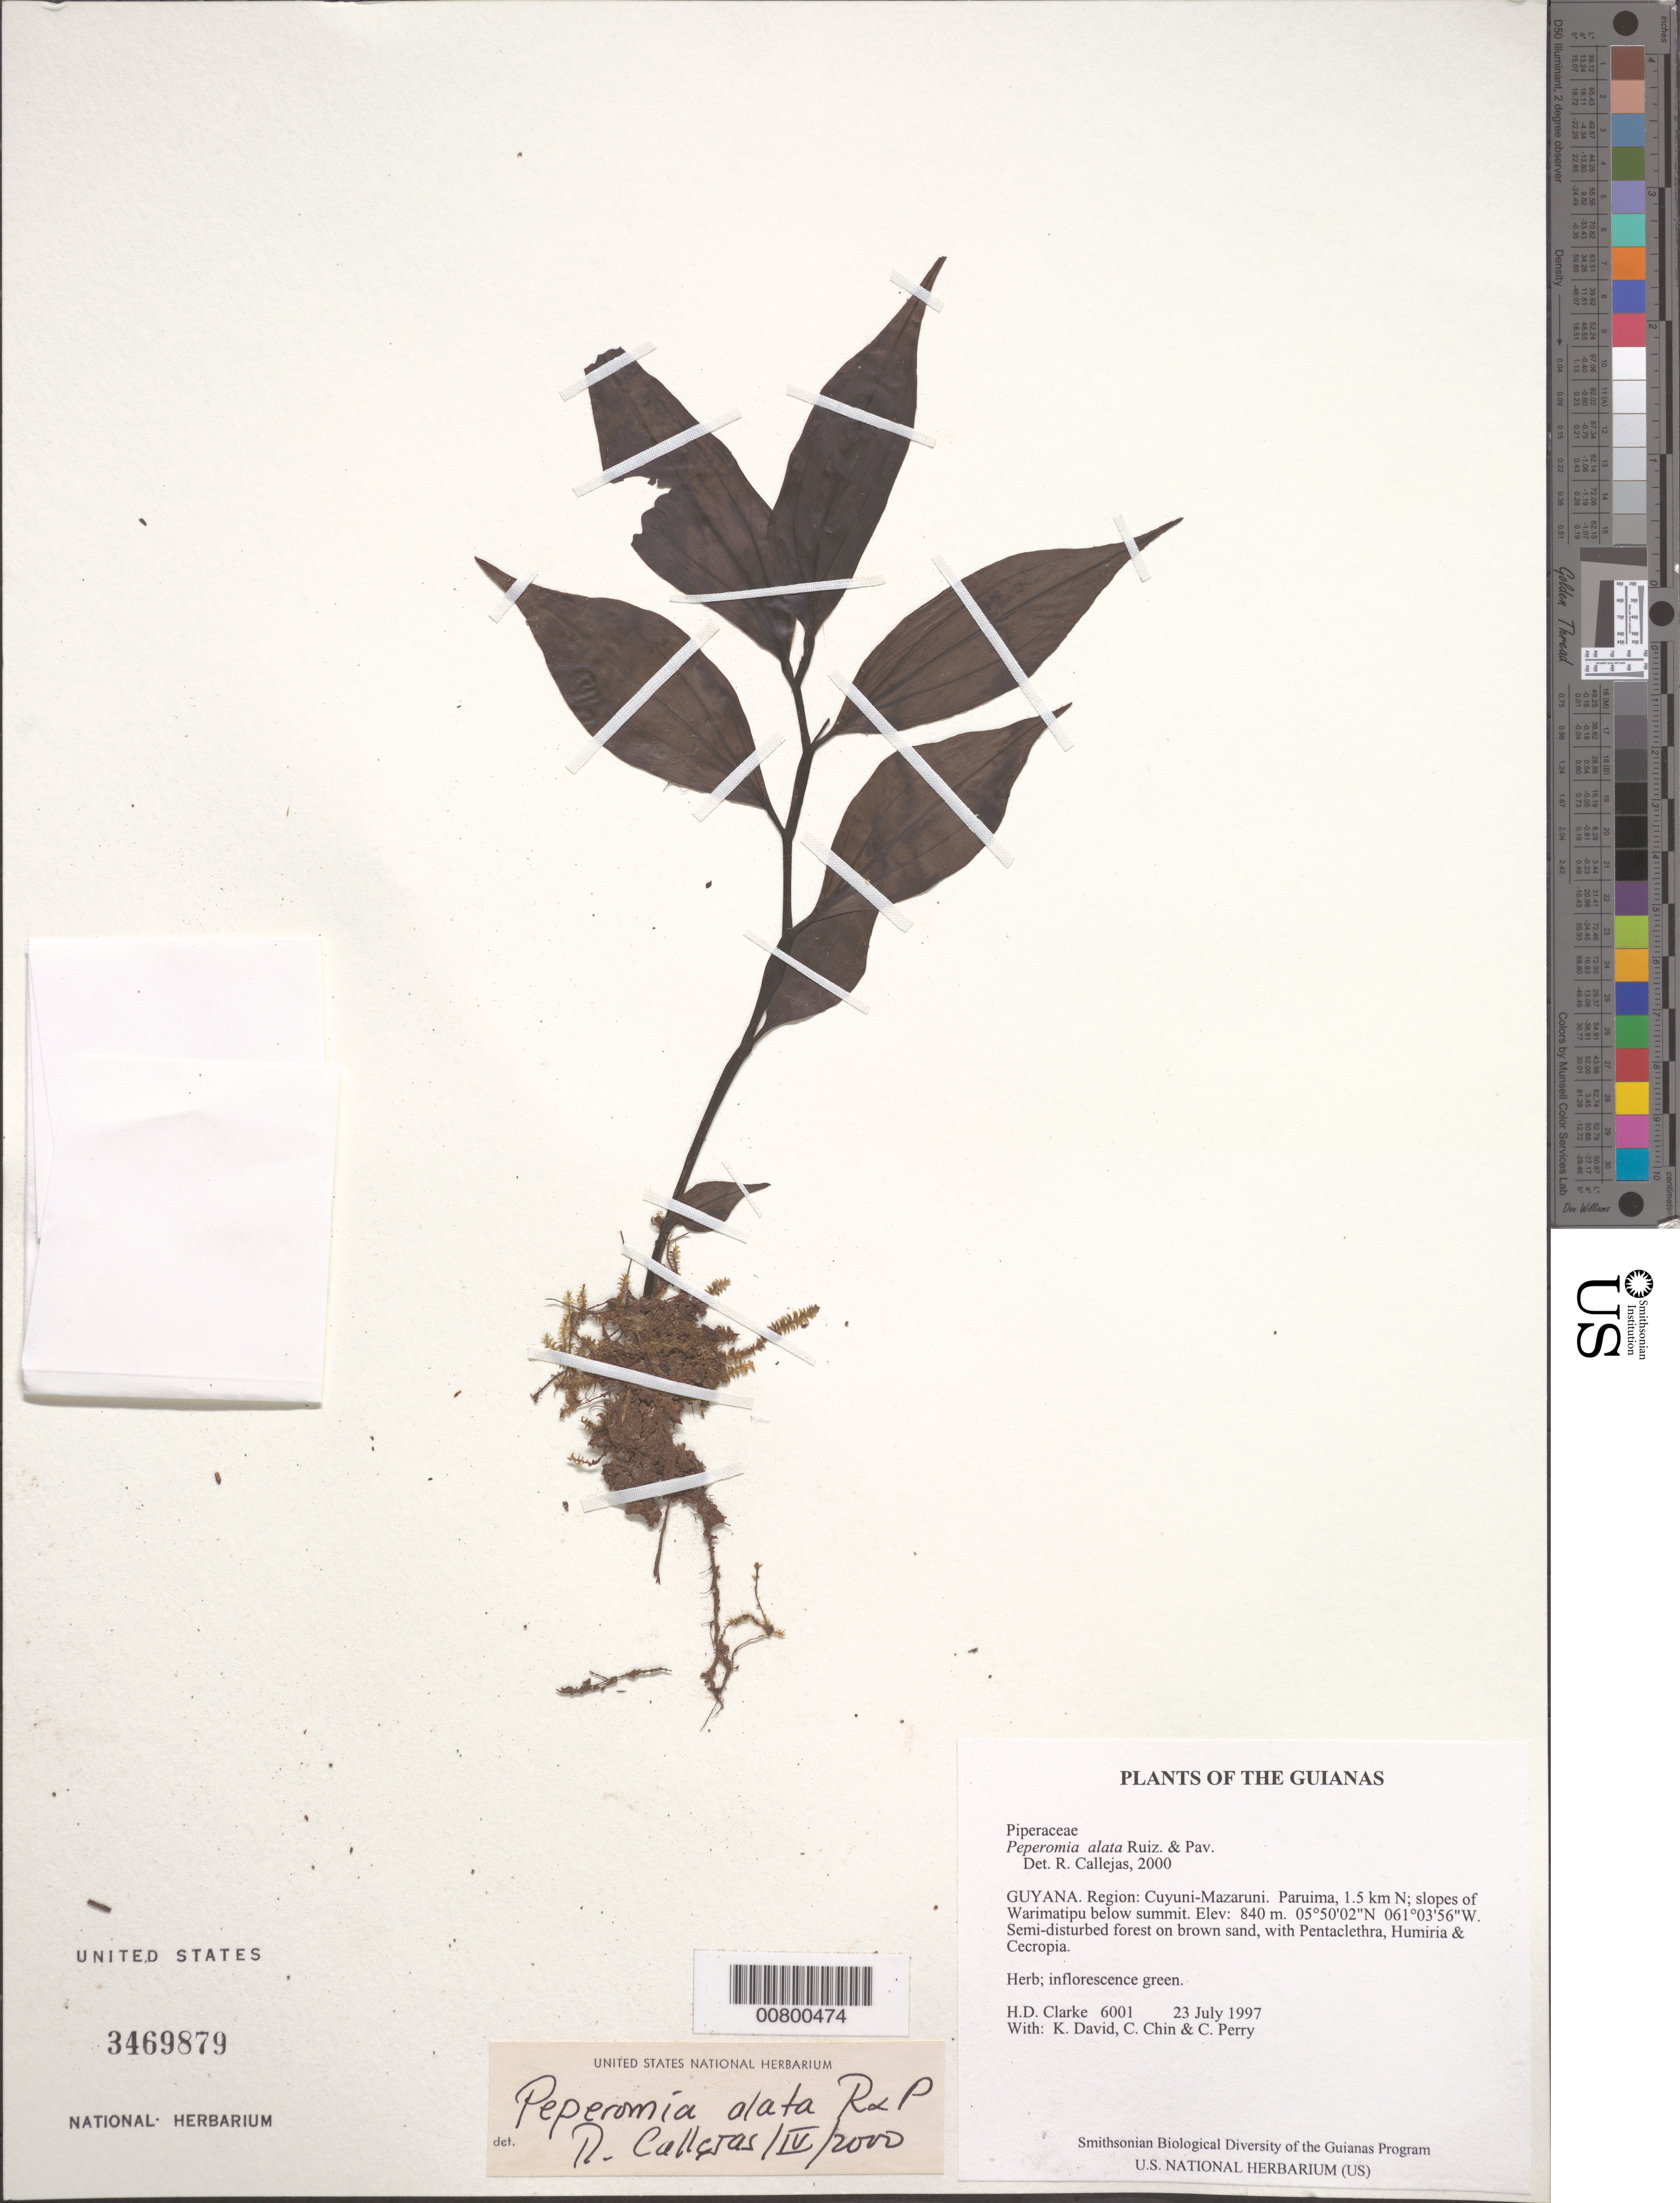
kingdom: Plantae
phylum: Tracheophyta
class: Magnoliopsida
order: Piperales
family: Piperaceae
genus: Peperomia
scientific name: Peperomia alata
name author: Ruiz & Pav.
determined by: Callejas, Ricardo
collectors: H. D. Clarke, K. David, C. Chin & C. Perry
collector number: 6001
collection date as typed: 23 July 1997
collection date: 1997-07-23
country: Guyana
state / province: Cuyuni-Mazaruni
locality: Paruima, 1.5 km N; slopes of Warimatipu below summit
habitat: Semi-disturbed forest on brown sand, with Pentaclethra, Humiria & Cecropia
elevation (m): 840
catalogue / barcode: US 3469879